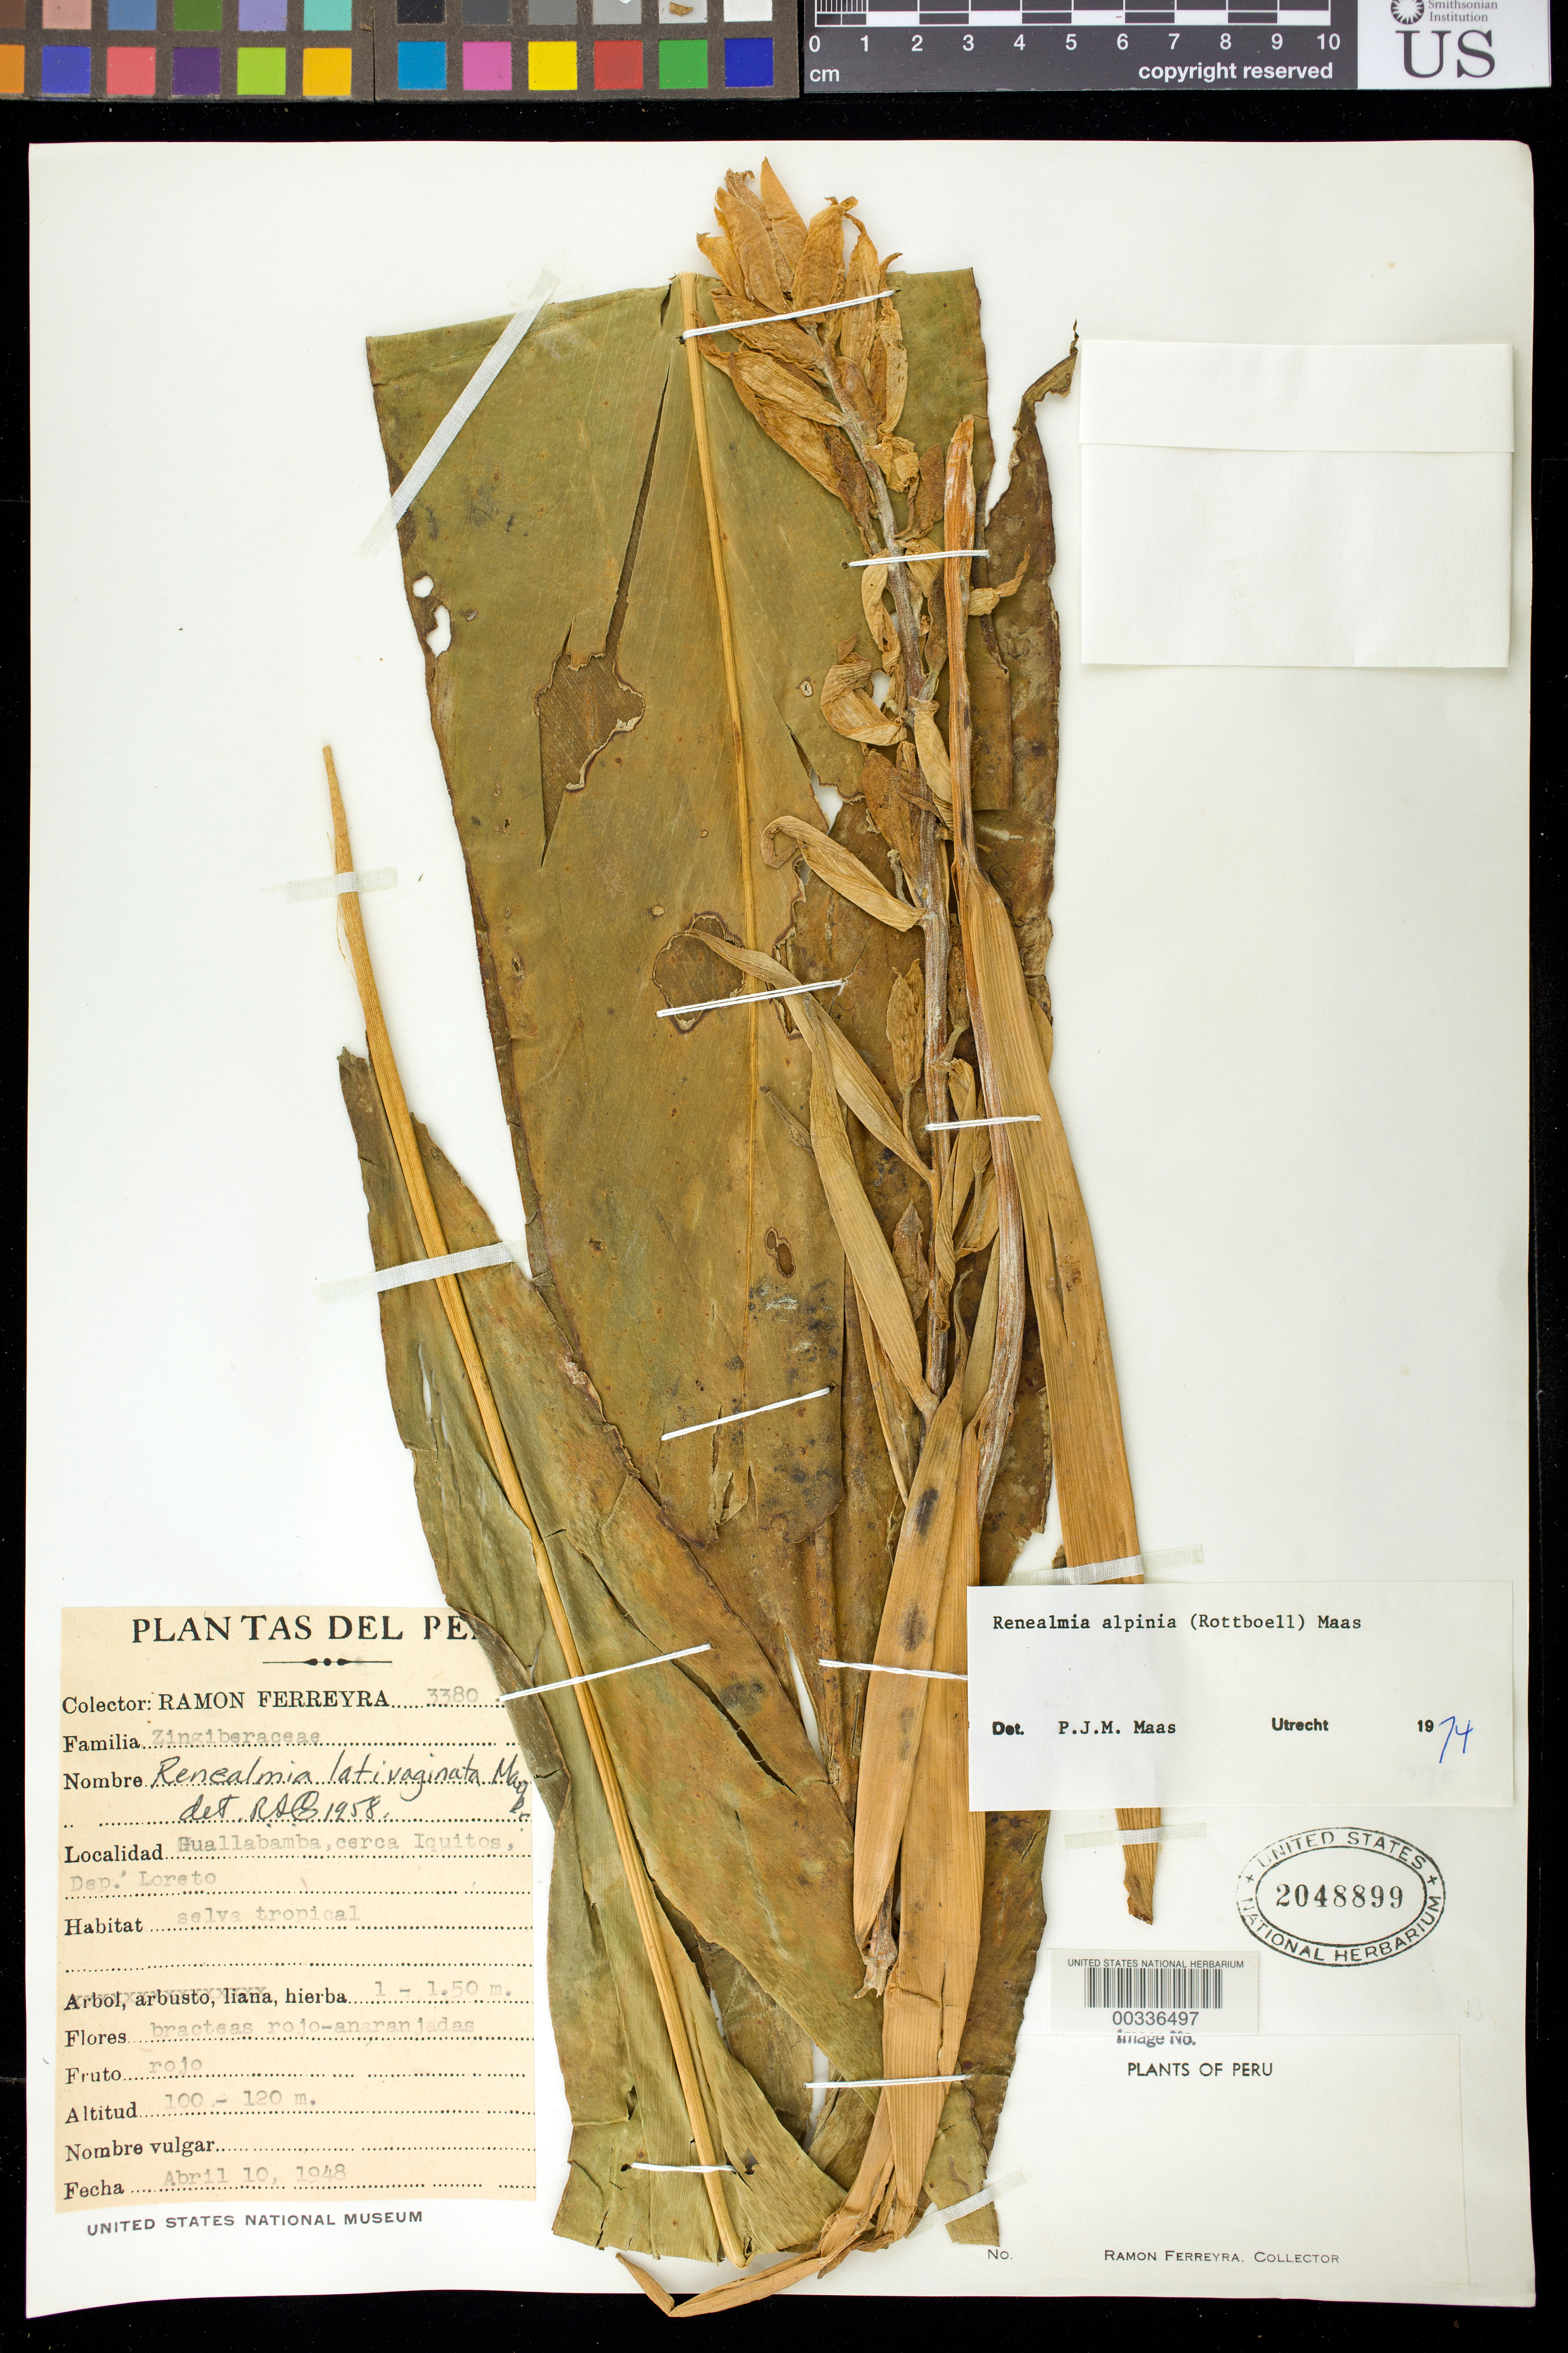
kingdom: Plantae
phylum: Tracheophyta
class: Liliopsida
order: Zingiberales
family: Zingiberaceae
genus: Renealmia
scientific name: Renealmia alpinia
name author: (Rottb.) Maas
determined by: Maas, Paul J. M.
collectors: R. A. Ferreyra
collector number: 3380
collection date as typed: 10 Apr 1948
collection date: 1948-04-10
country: Peru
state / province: Loreto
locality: Guallabamba, cerca iquitos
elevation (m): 100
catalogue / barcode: US 2048899